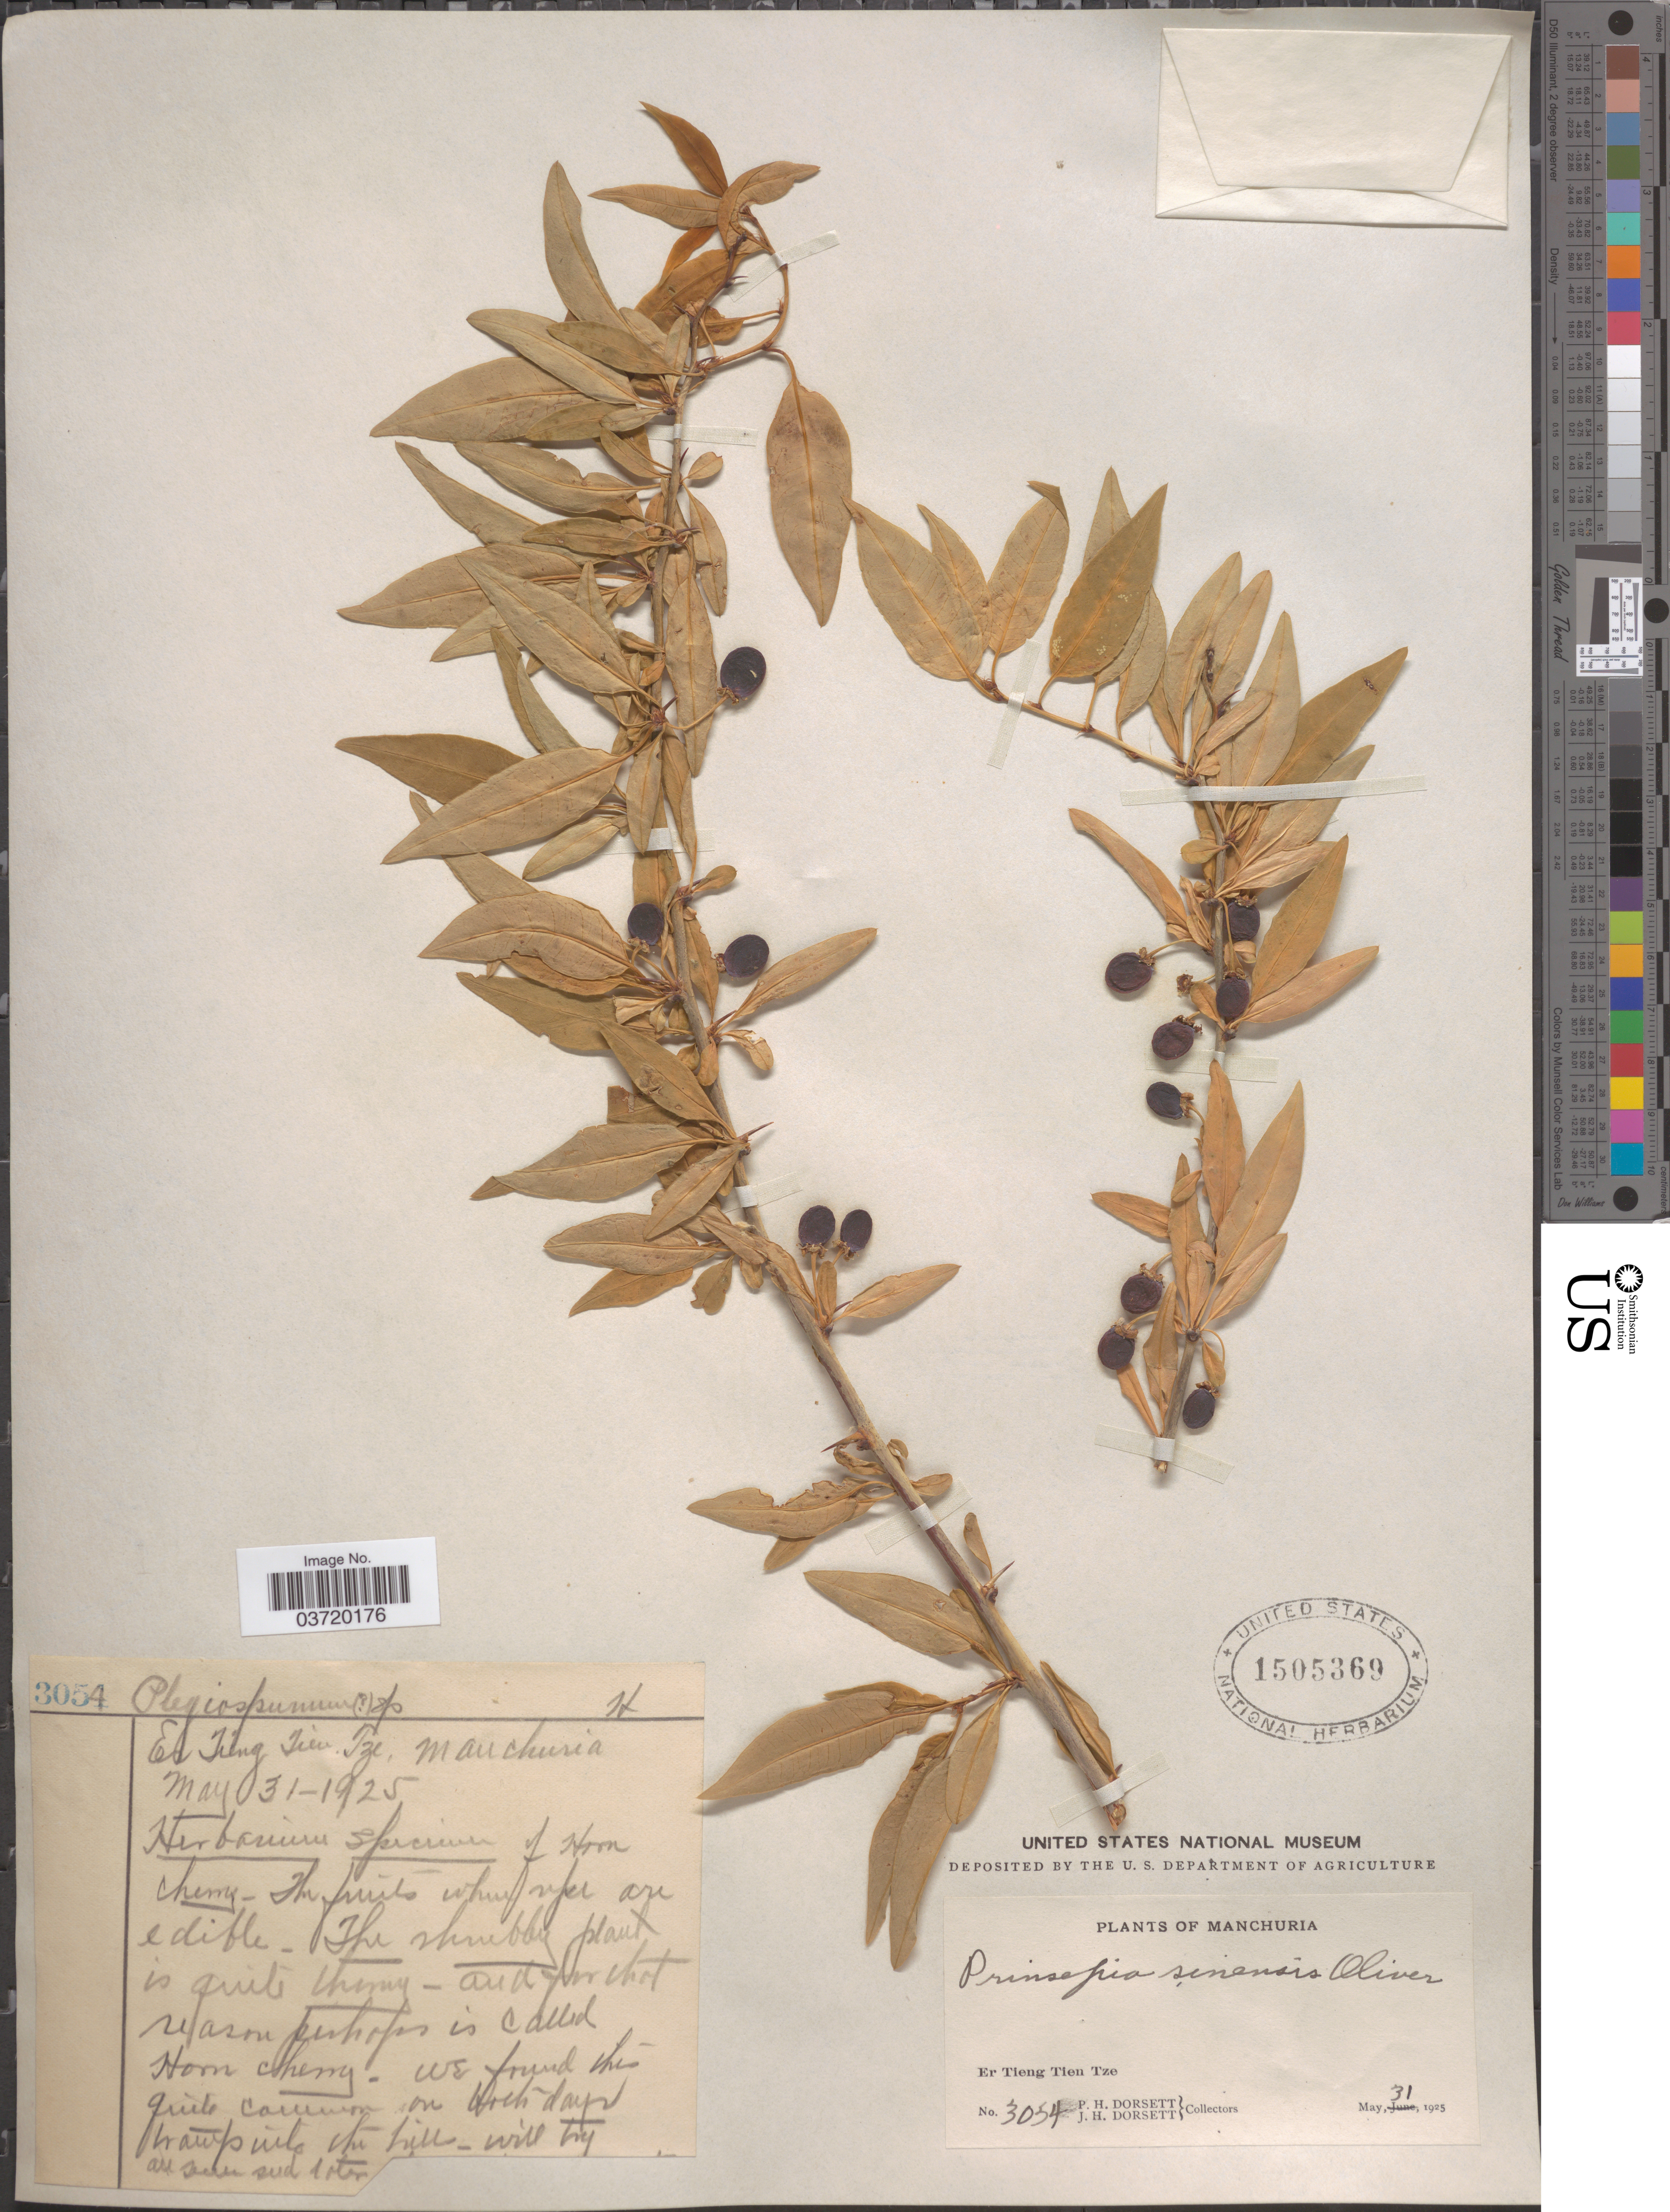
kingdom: Plantae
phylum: Tracheophyta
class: Magnoliopsida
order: Rosales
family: Rosaceae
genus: Prinsepia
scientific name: Prinsepia sinensis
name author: (Oliv.) Hallier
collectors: P. H. Dorsett & J. Dorsett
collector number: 3054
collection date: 1925-05-31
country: China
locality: Manchuria. Er Tien Tien Tze.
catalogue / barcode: US 1505369